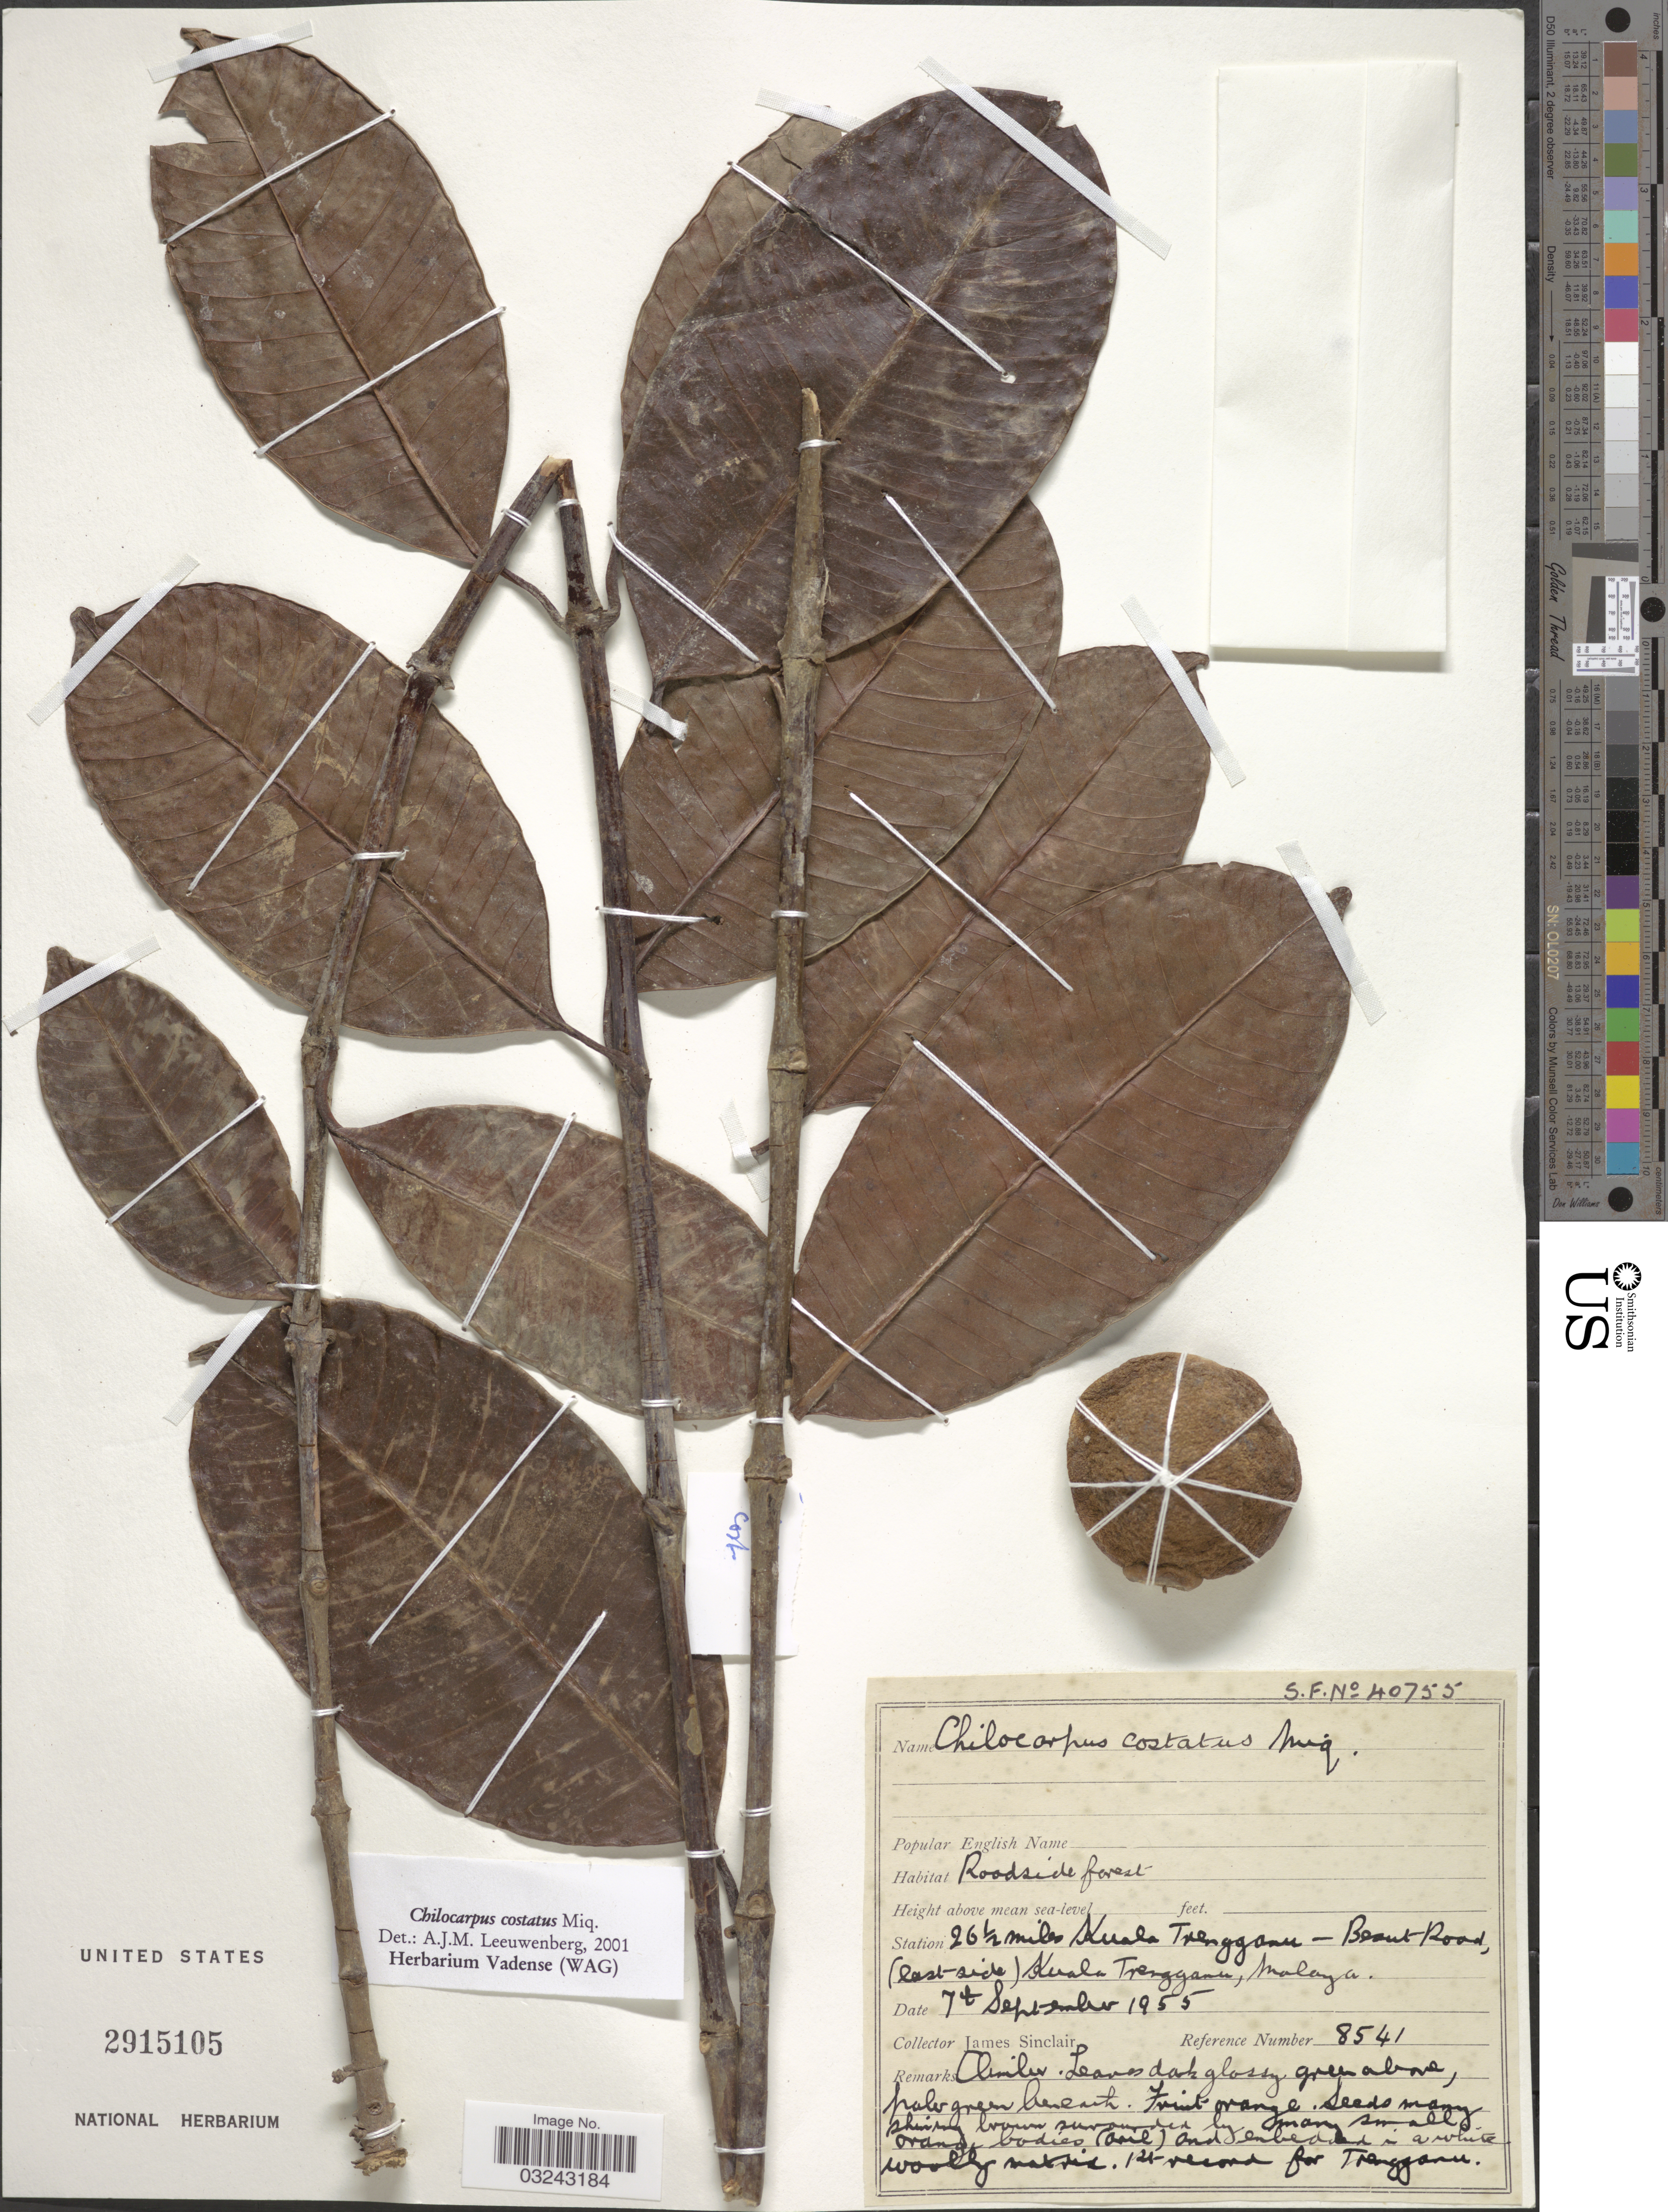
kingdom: Plantae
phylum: Tracheophyta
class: Magnoliopsida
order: Gentianales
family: Apocynaceae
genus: Chilocarpus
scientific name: Chilocarpus costatus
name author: Miq.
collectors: J. Sinclair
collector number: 8541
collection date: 1955-09-07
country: Malaysia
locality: Station 26½ mile Kuala Trengganu - Besut Road, (East side) Kuala Trengganu, Malaya.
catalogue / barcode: US 2915105